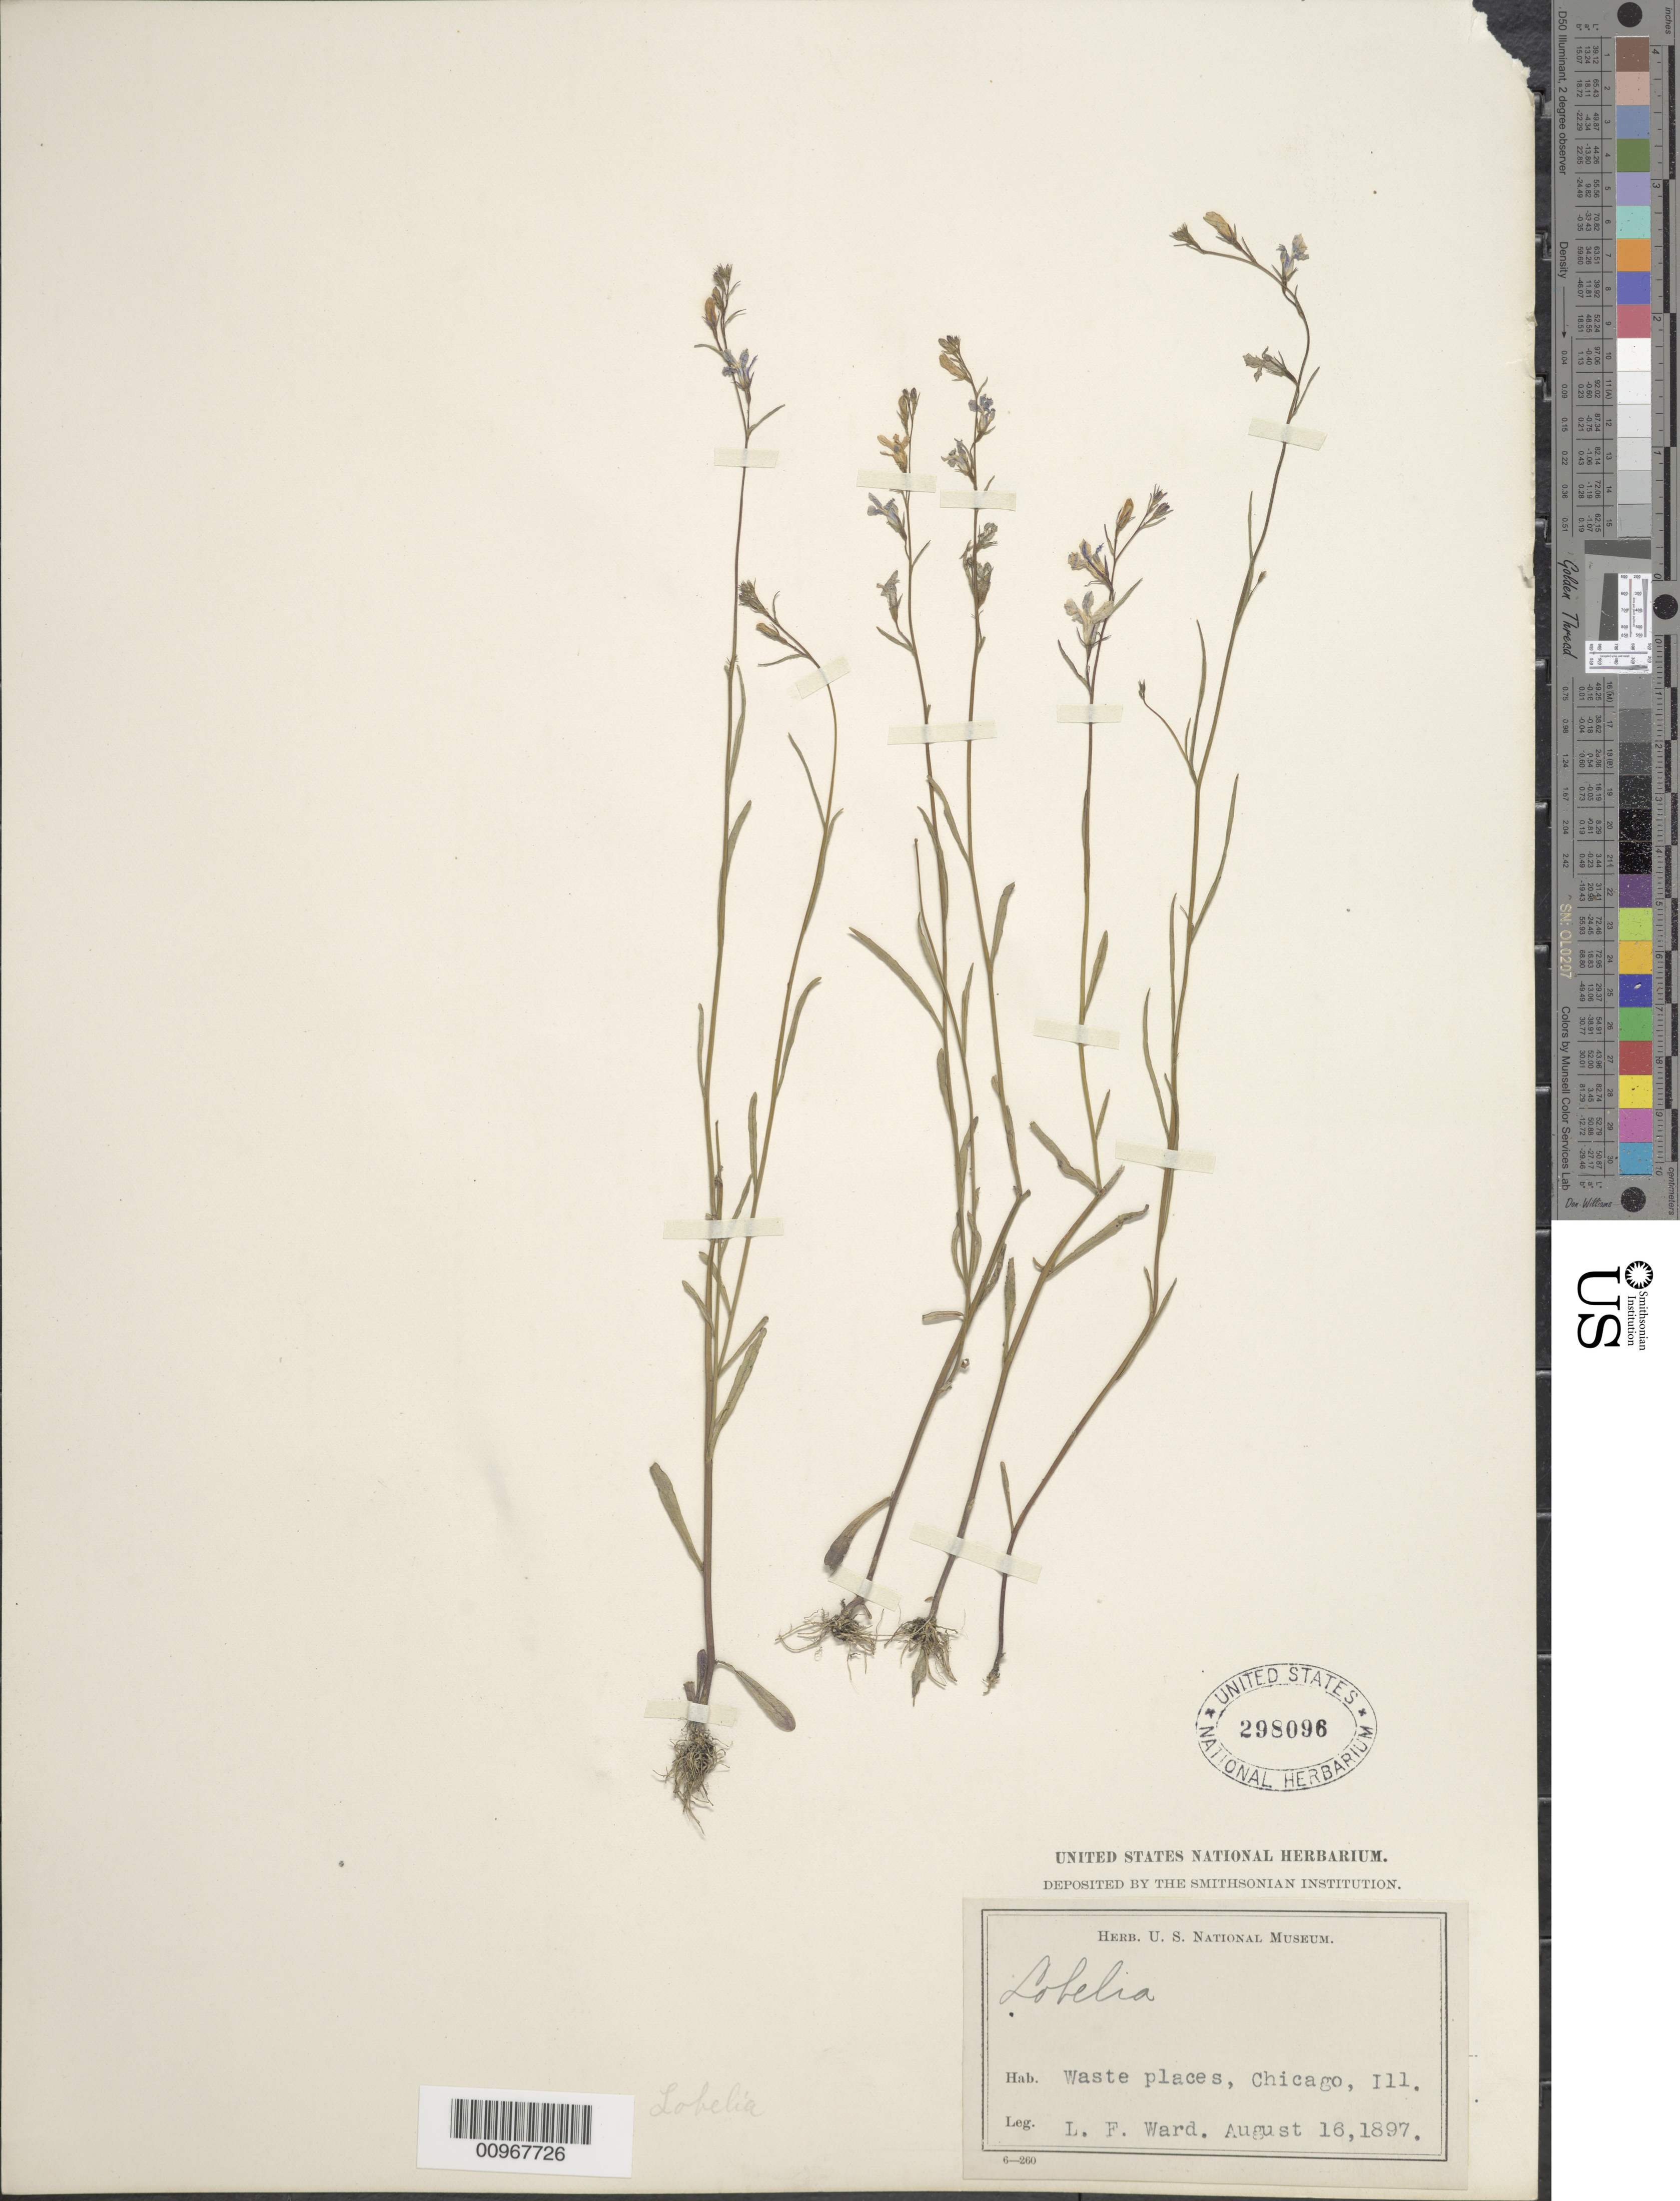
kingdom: Plantae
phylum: Tracheophyta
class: Magnoliopsida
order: Asterales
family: Campanulaceae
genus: Lobelia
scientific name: Lobelia kalmii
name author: L.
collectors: L. F. Ward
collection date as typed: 16 Aug 1897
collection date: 1897-08-16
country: United States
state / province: Illinois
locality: Chicago.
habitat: waste places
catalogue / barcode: US 298096